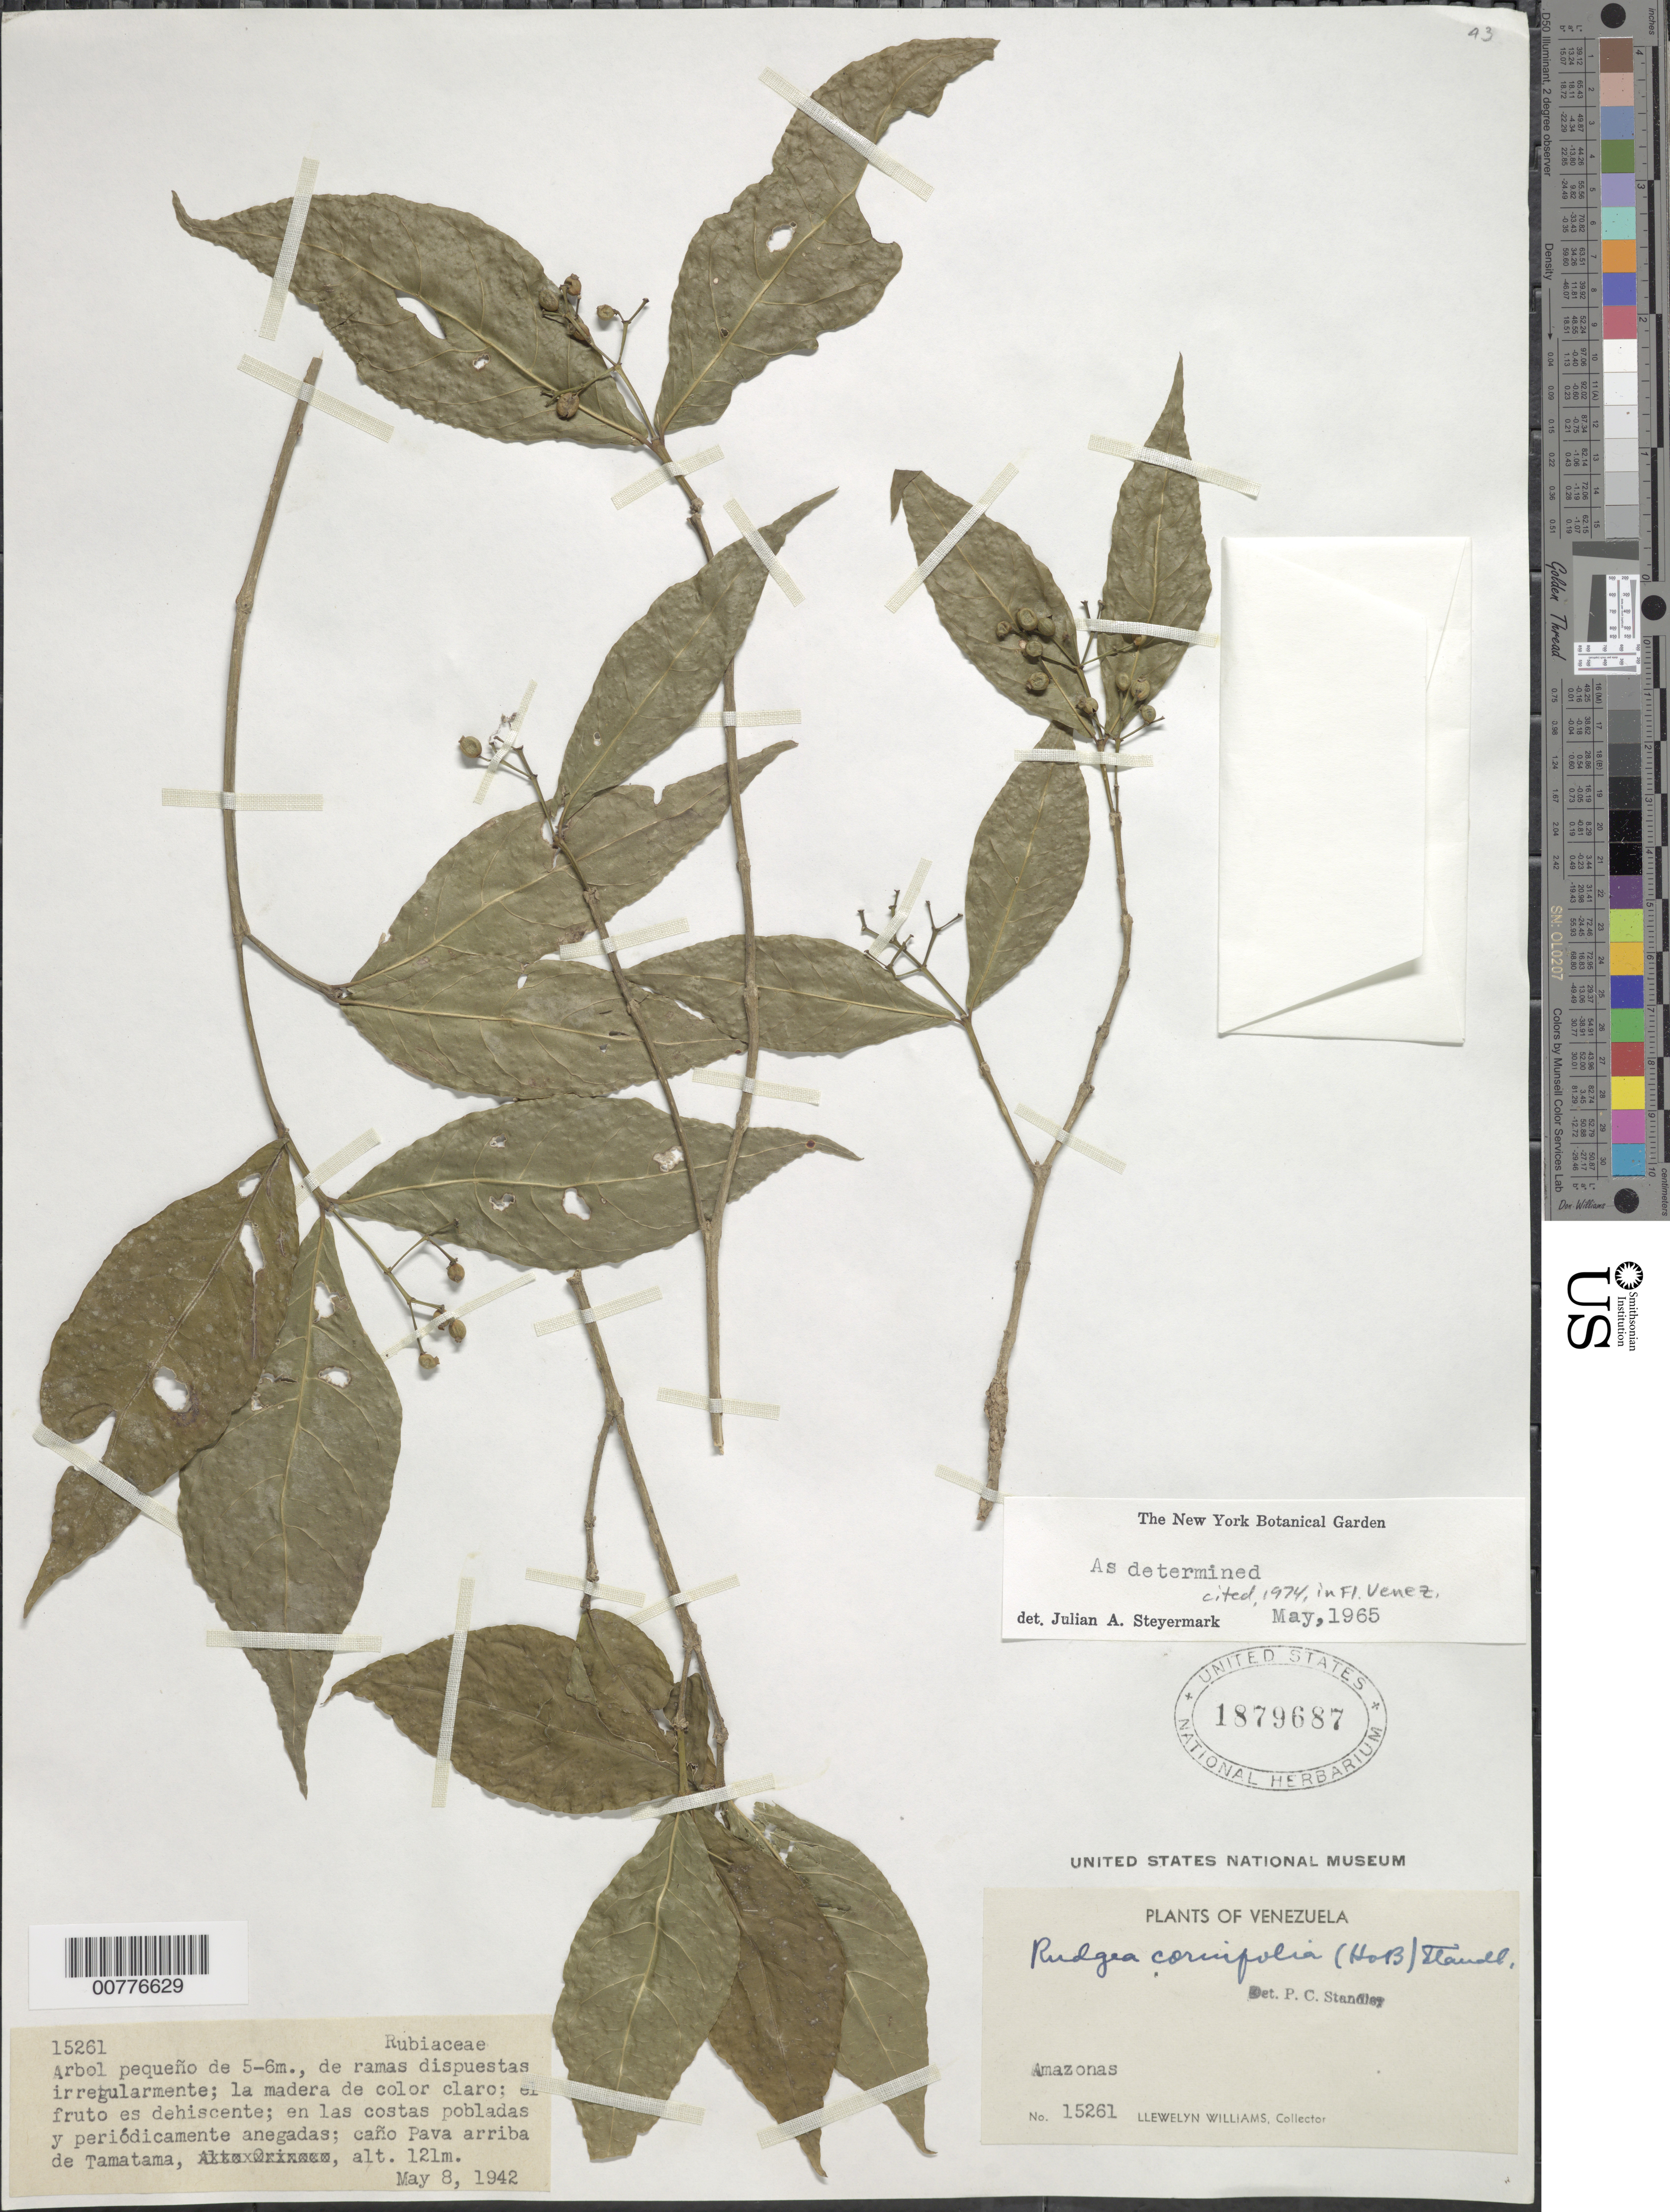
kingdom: Plantae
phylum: Tracheophyta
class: Magnoliopsida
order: Gentianales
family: Rubiaceae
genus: Rudgea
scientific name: Rudgea cornifolia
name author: (Kunth) Standl.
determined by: Steyermark, Julian A., (VEN)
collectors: Ll. Williams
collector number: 15261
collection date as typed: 8-May-42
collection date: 1942-05-08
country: Venezuela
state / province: Amazonas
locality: Tamatama, Caño Pava, Alto Orinoco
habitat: En las costas pobladas y periodicamente anegadas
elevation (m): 121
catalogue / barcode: US 1879687